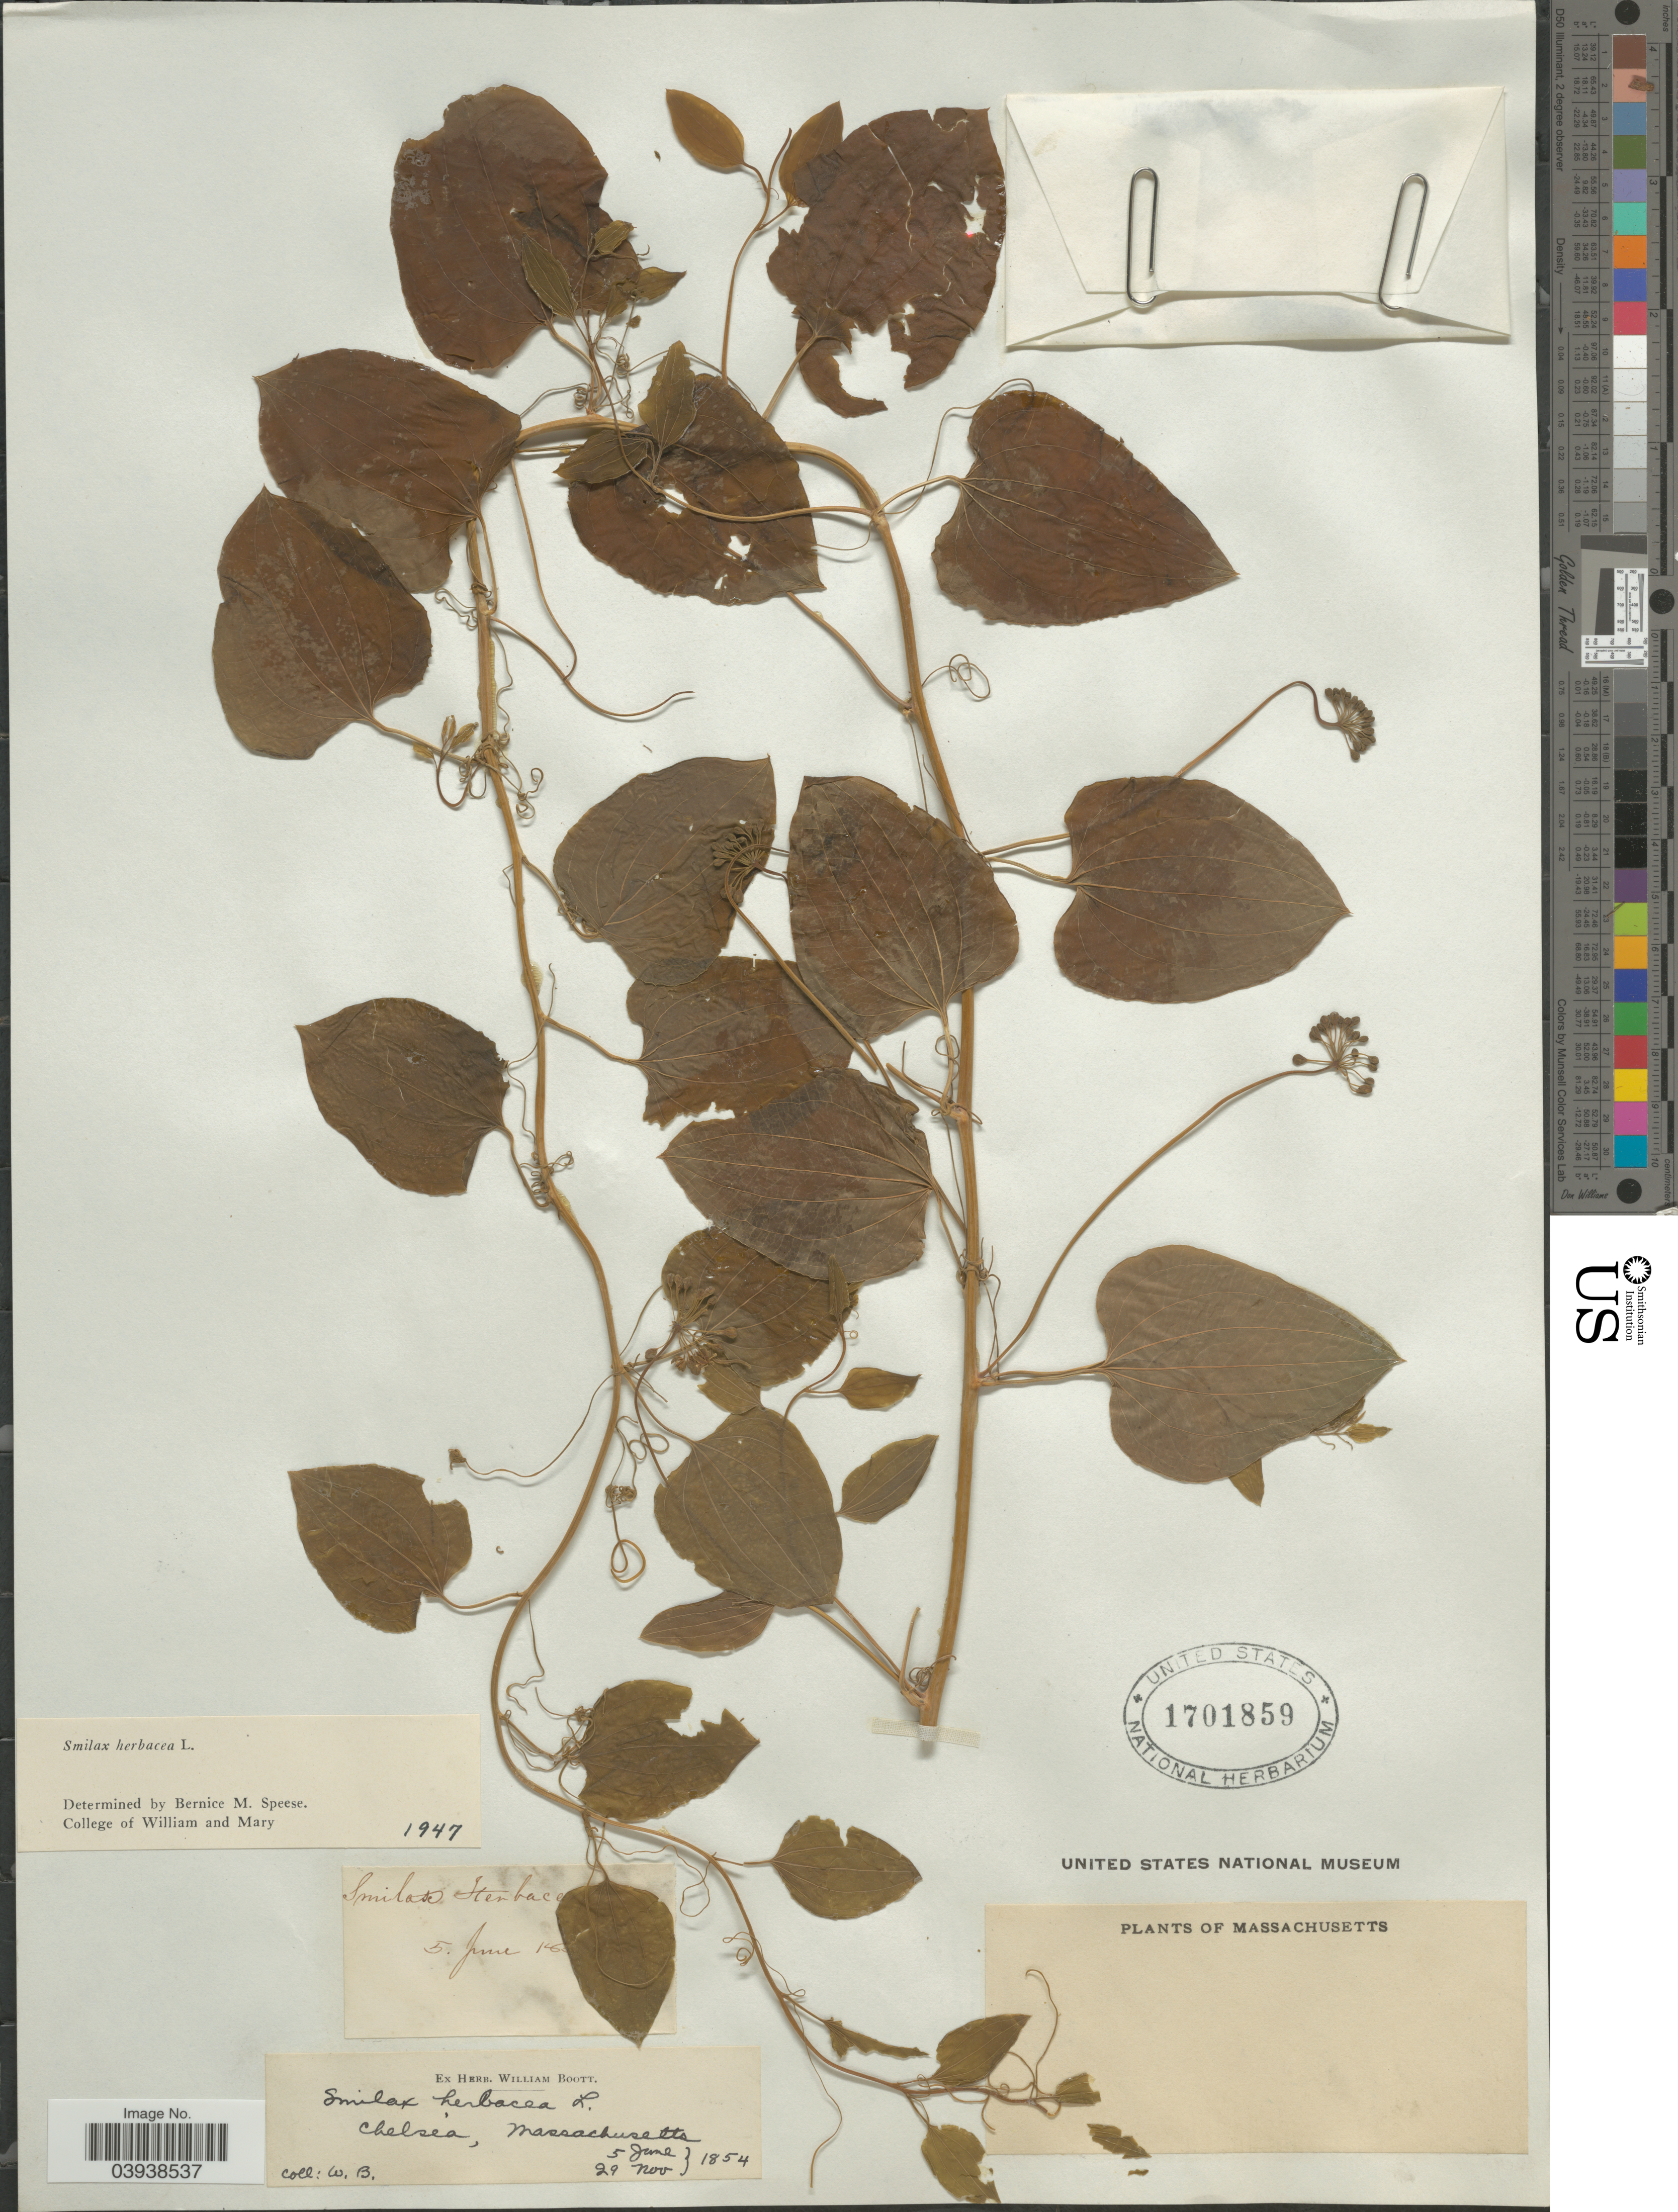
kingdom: Plantae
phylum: Tracheophyta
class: Liliopsida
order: Liliales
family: Smilacaceae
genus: Smilax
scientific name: Smilax herbacea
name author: L.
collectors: W. Boott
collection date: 1854-06-05/1854-11-29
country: United States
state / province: Massachusetts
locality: Chelsea.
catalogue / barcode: US 1701859